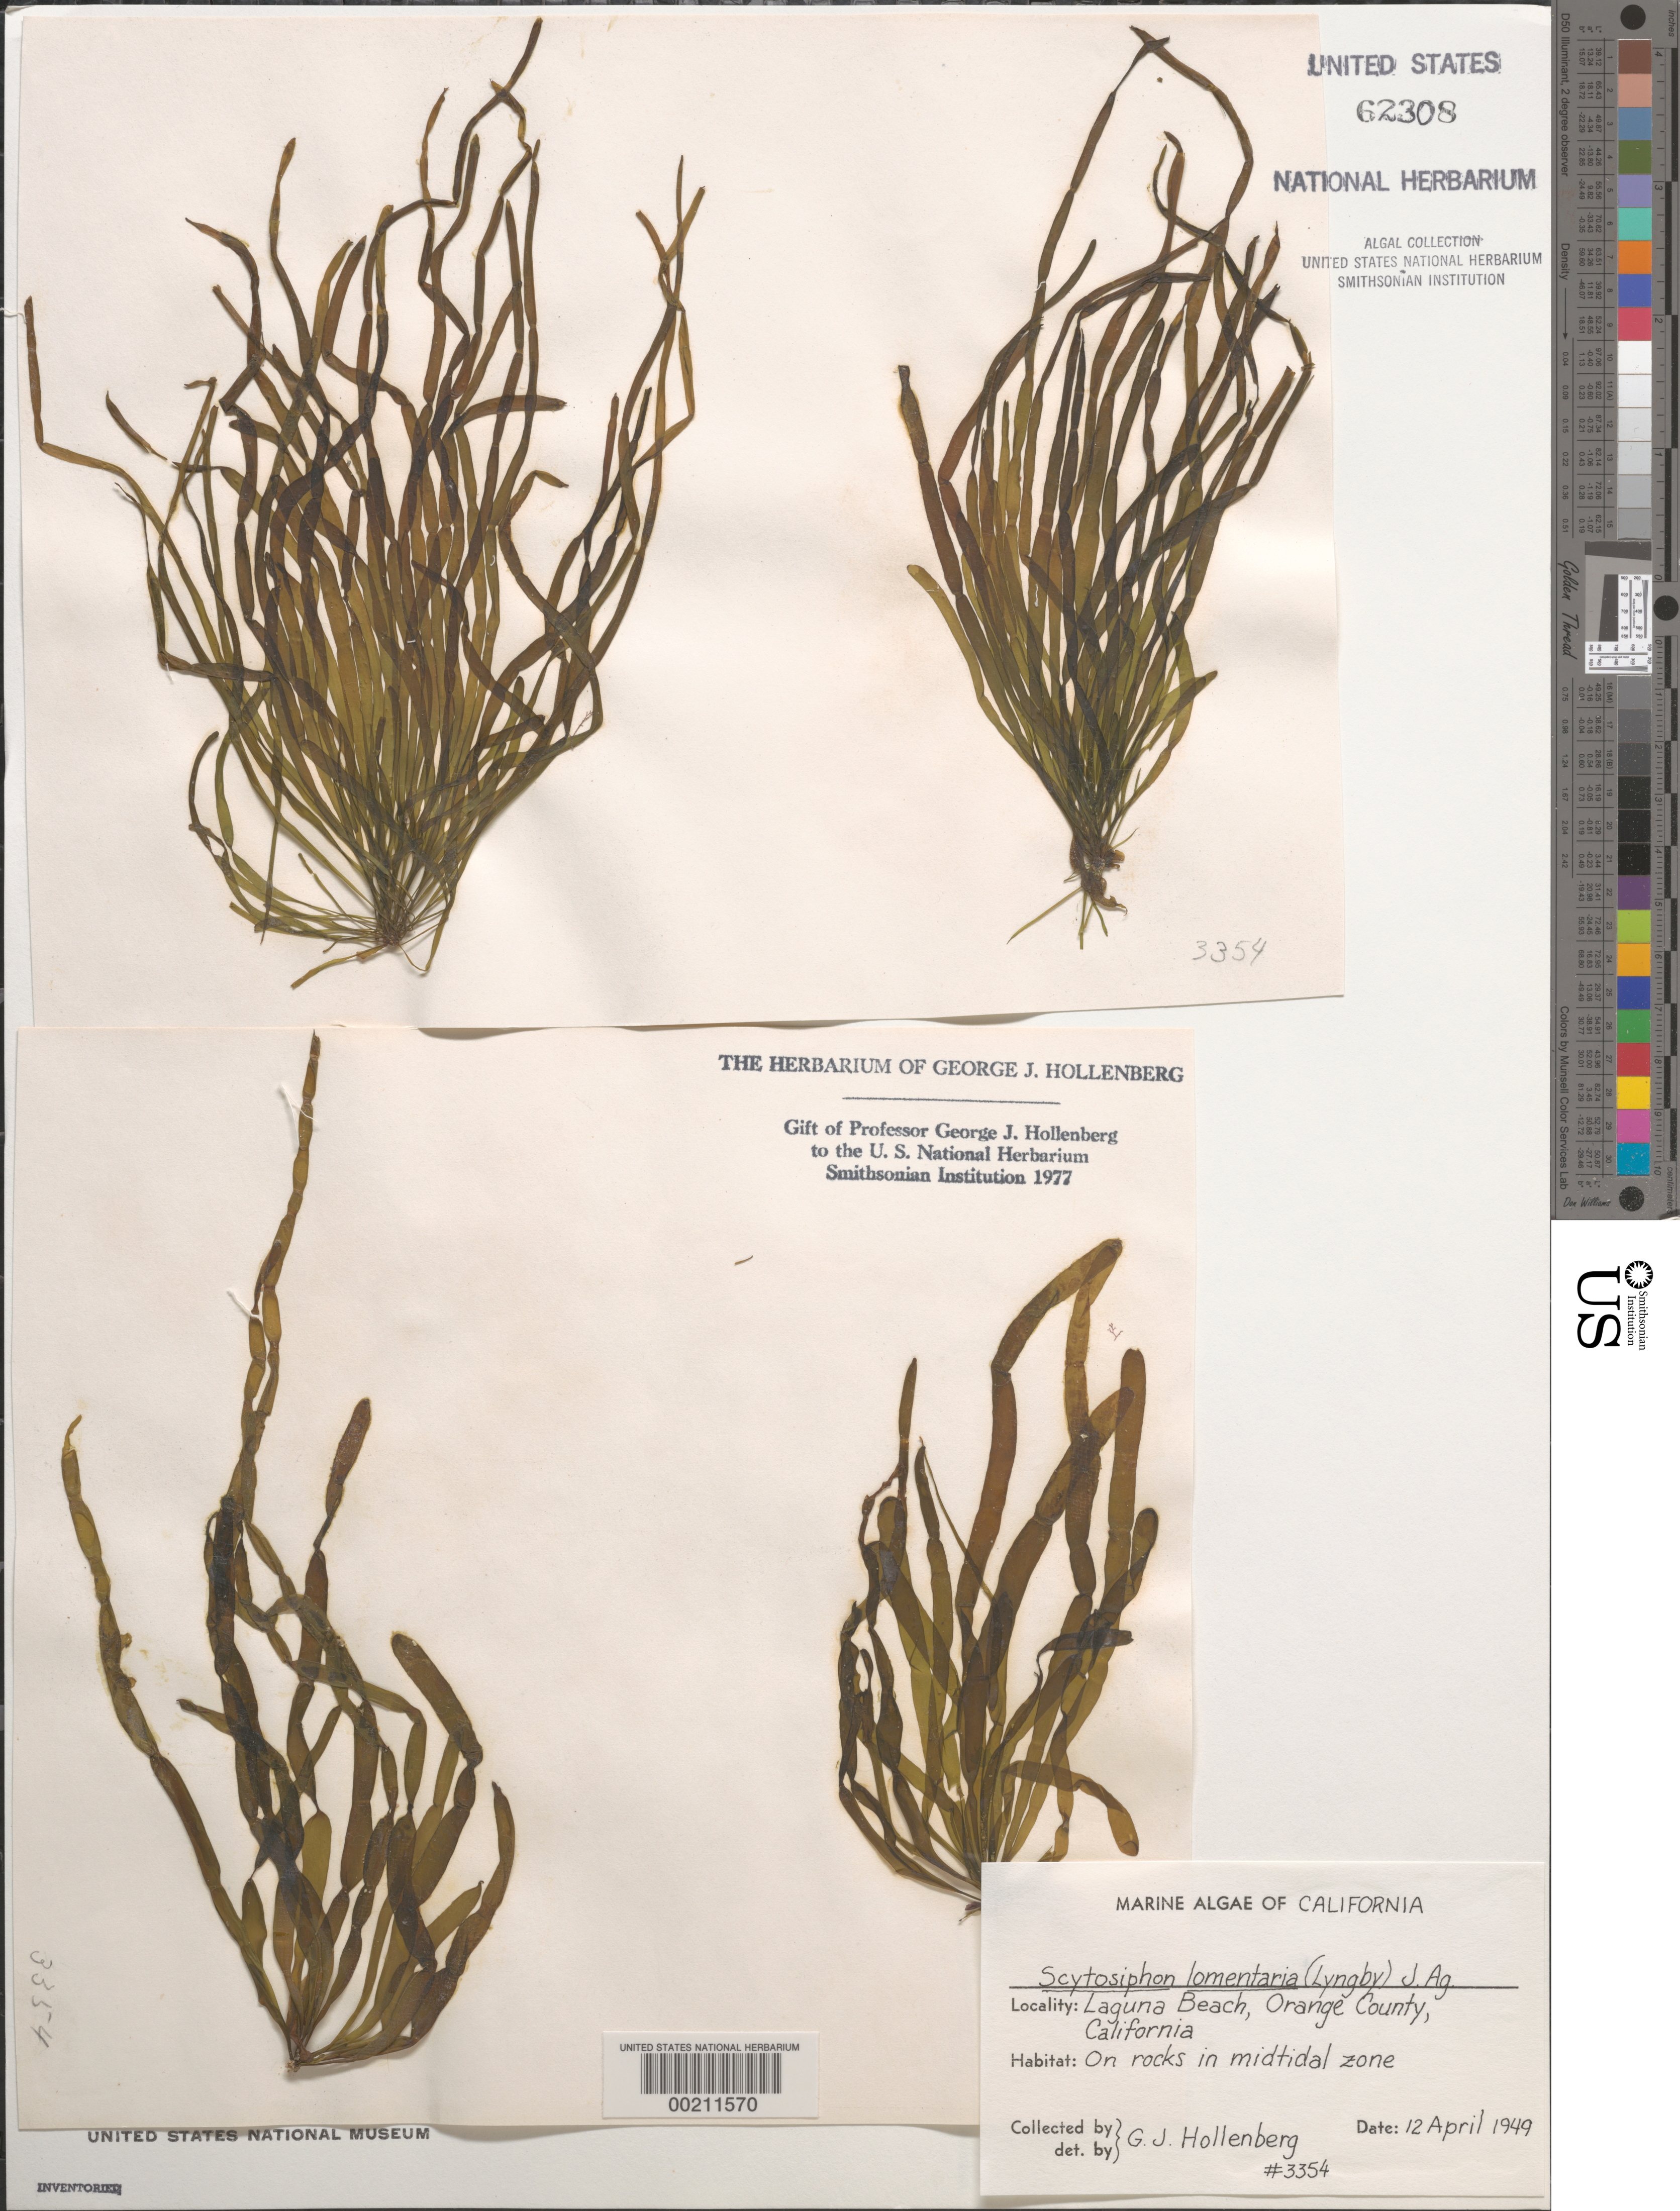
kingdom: Chromista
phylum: Ochrophyta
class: Phaeophyceae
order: Scytosiphonales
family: Scytosiphonaceae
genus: Scytosiphon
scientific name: Scytosiphon lomentaria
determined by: Hollenberg, George J.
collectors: G. Hollenberg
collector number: GJH 3354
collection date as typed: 12 Apr 1949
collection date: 1949-04-12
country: United States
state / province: California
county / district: Orange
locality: Laguna Beach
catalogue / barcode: US 62308